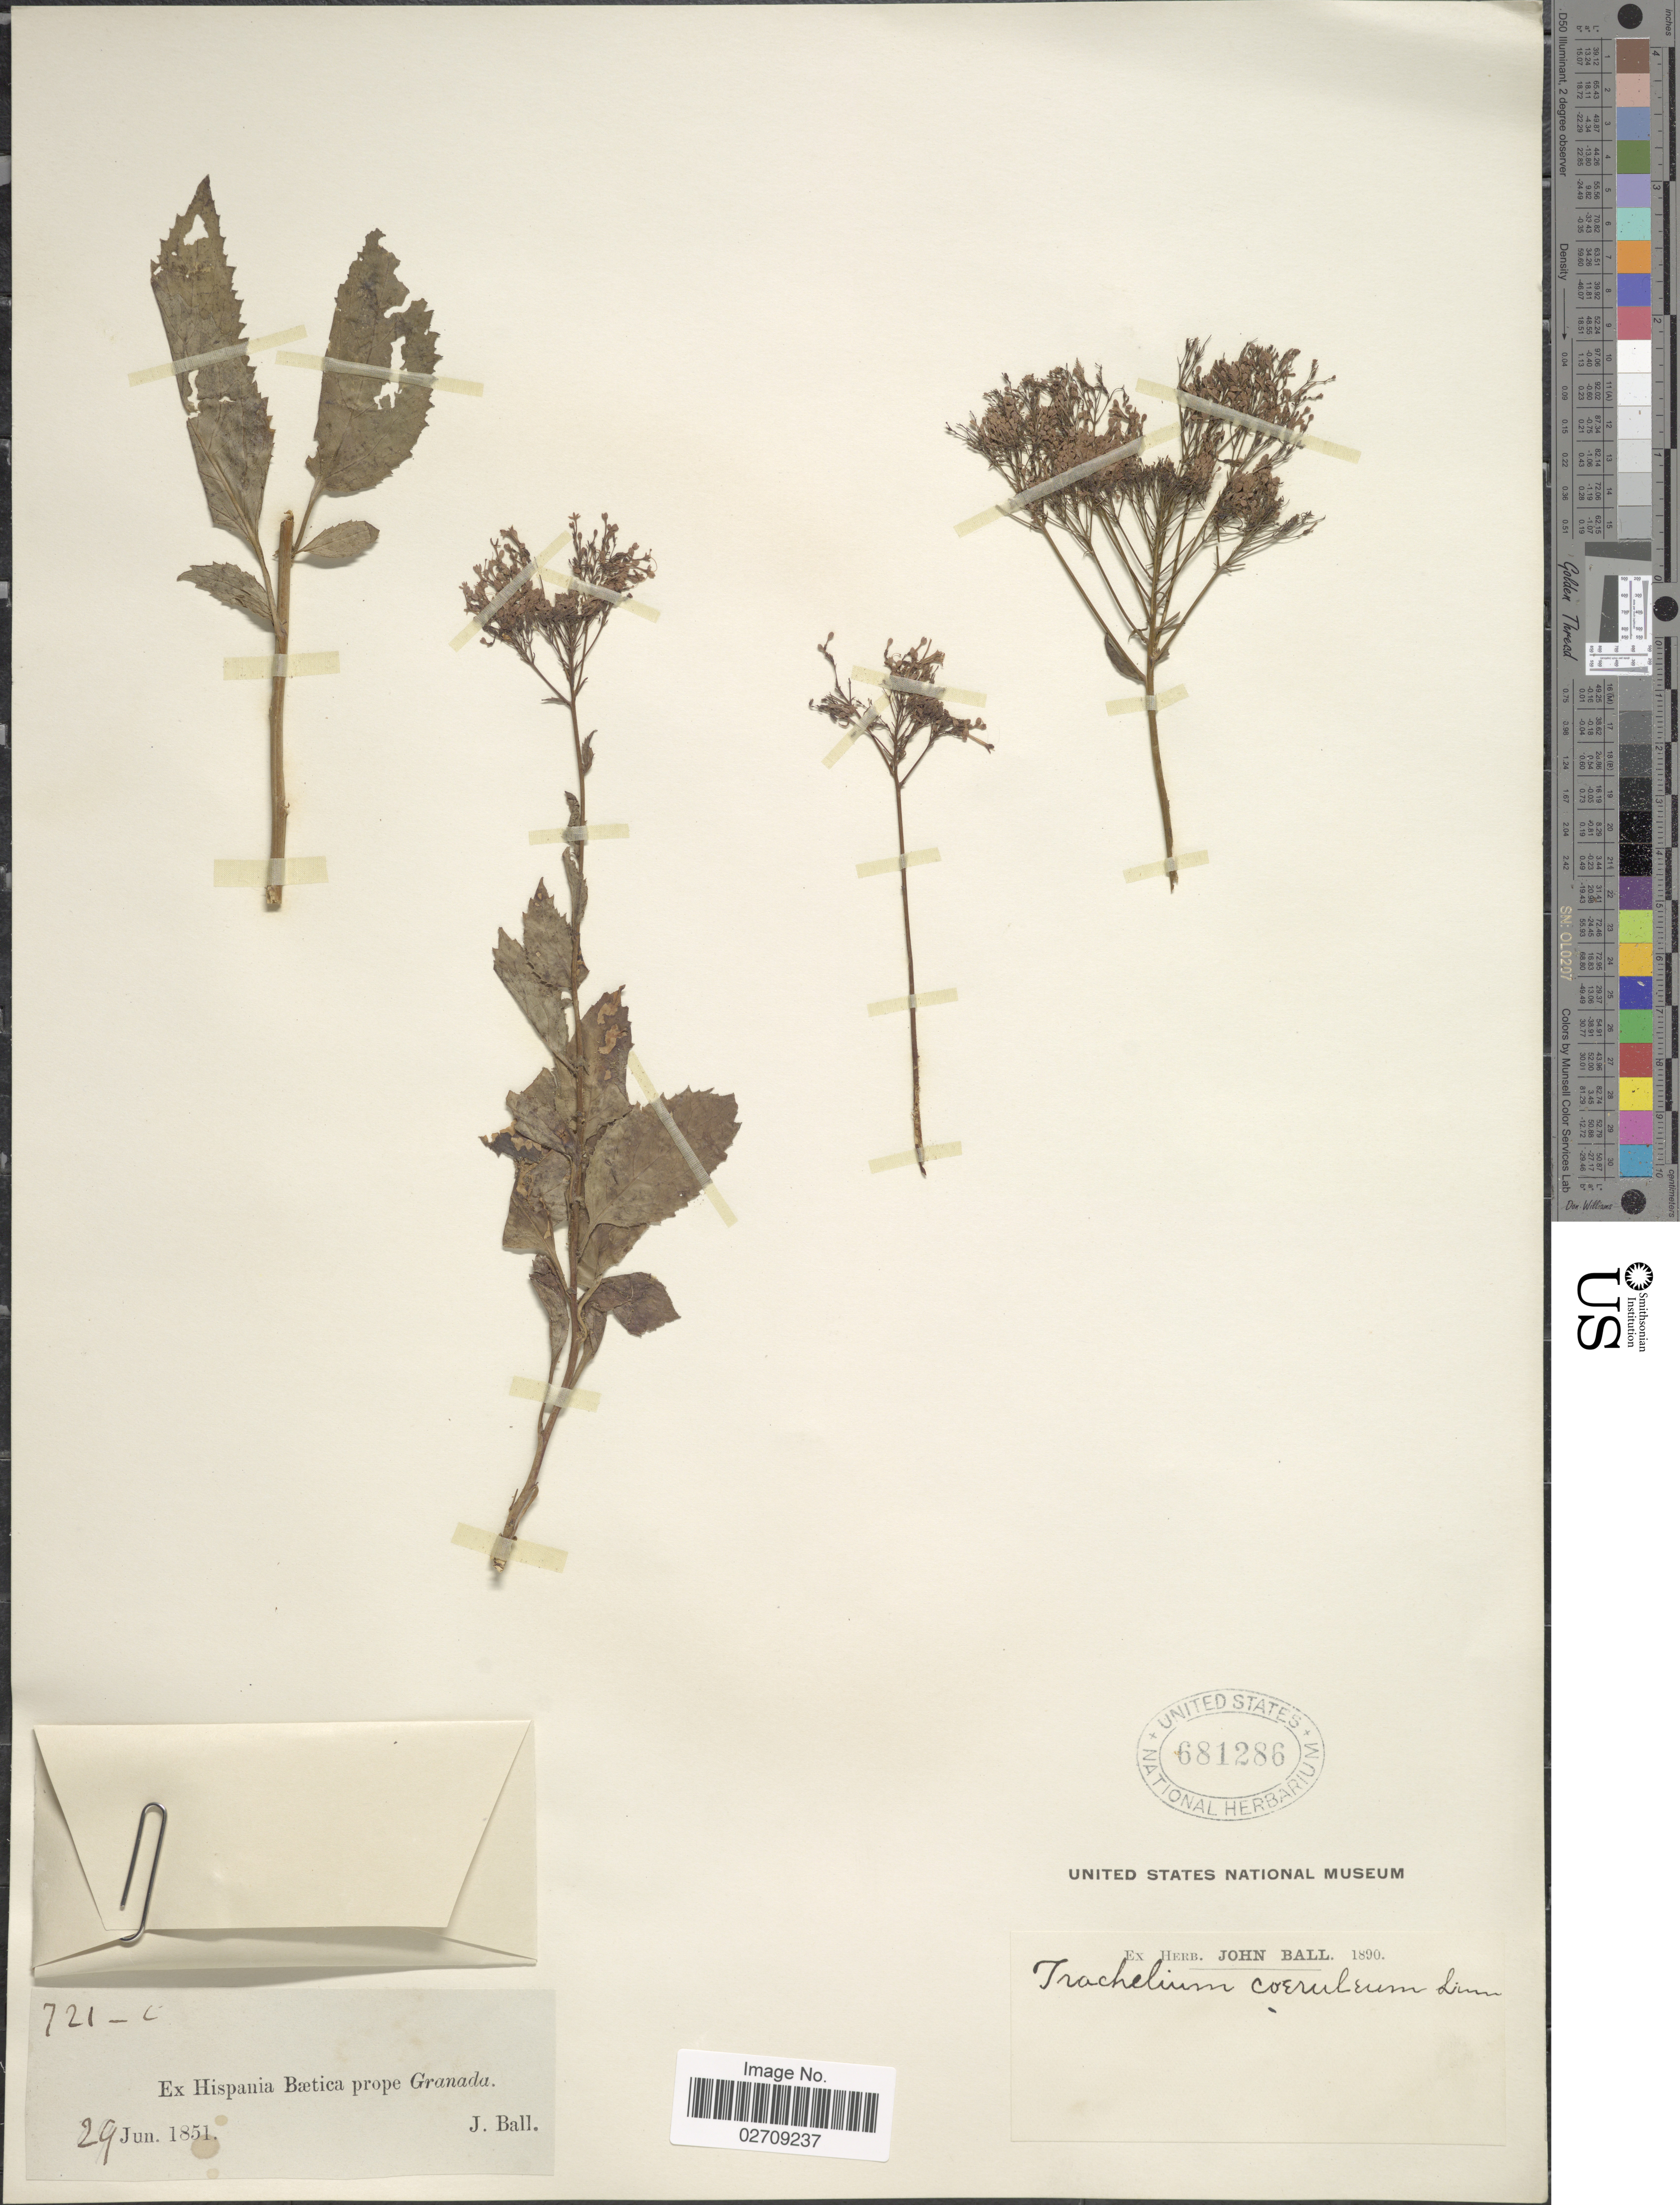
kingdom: Plantae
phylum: Tracheophyta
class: Magnoliopsida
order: Asterales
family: Campanulaceae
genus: Trachelium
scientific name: Trachelium caeruleum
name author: L.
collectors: J. Ball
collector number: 721-c*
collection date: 1851-06-29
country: Spain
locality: Ex Hispania Baetica prope Granada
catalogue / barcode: US 681286